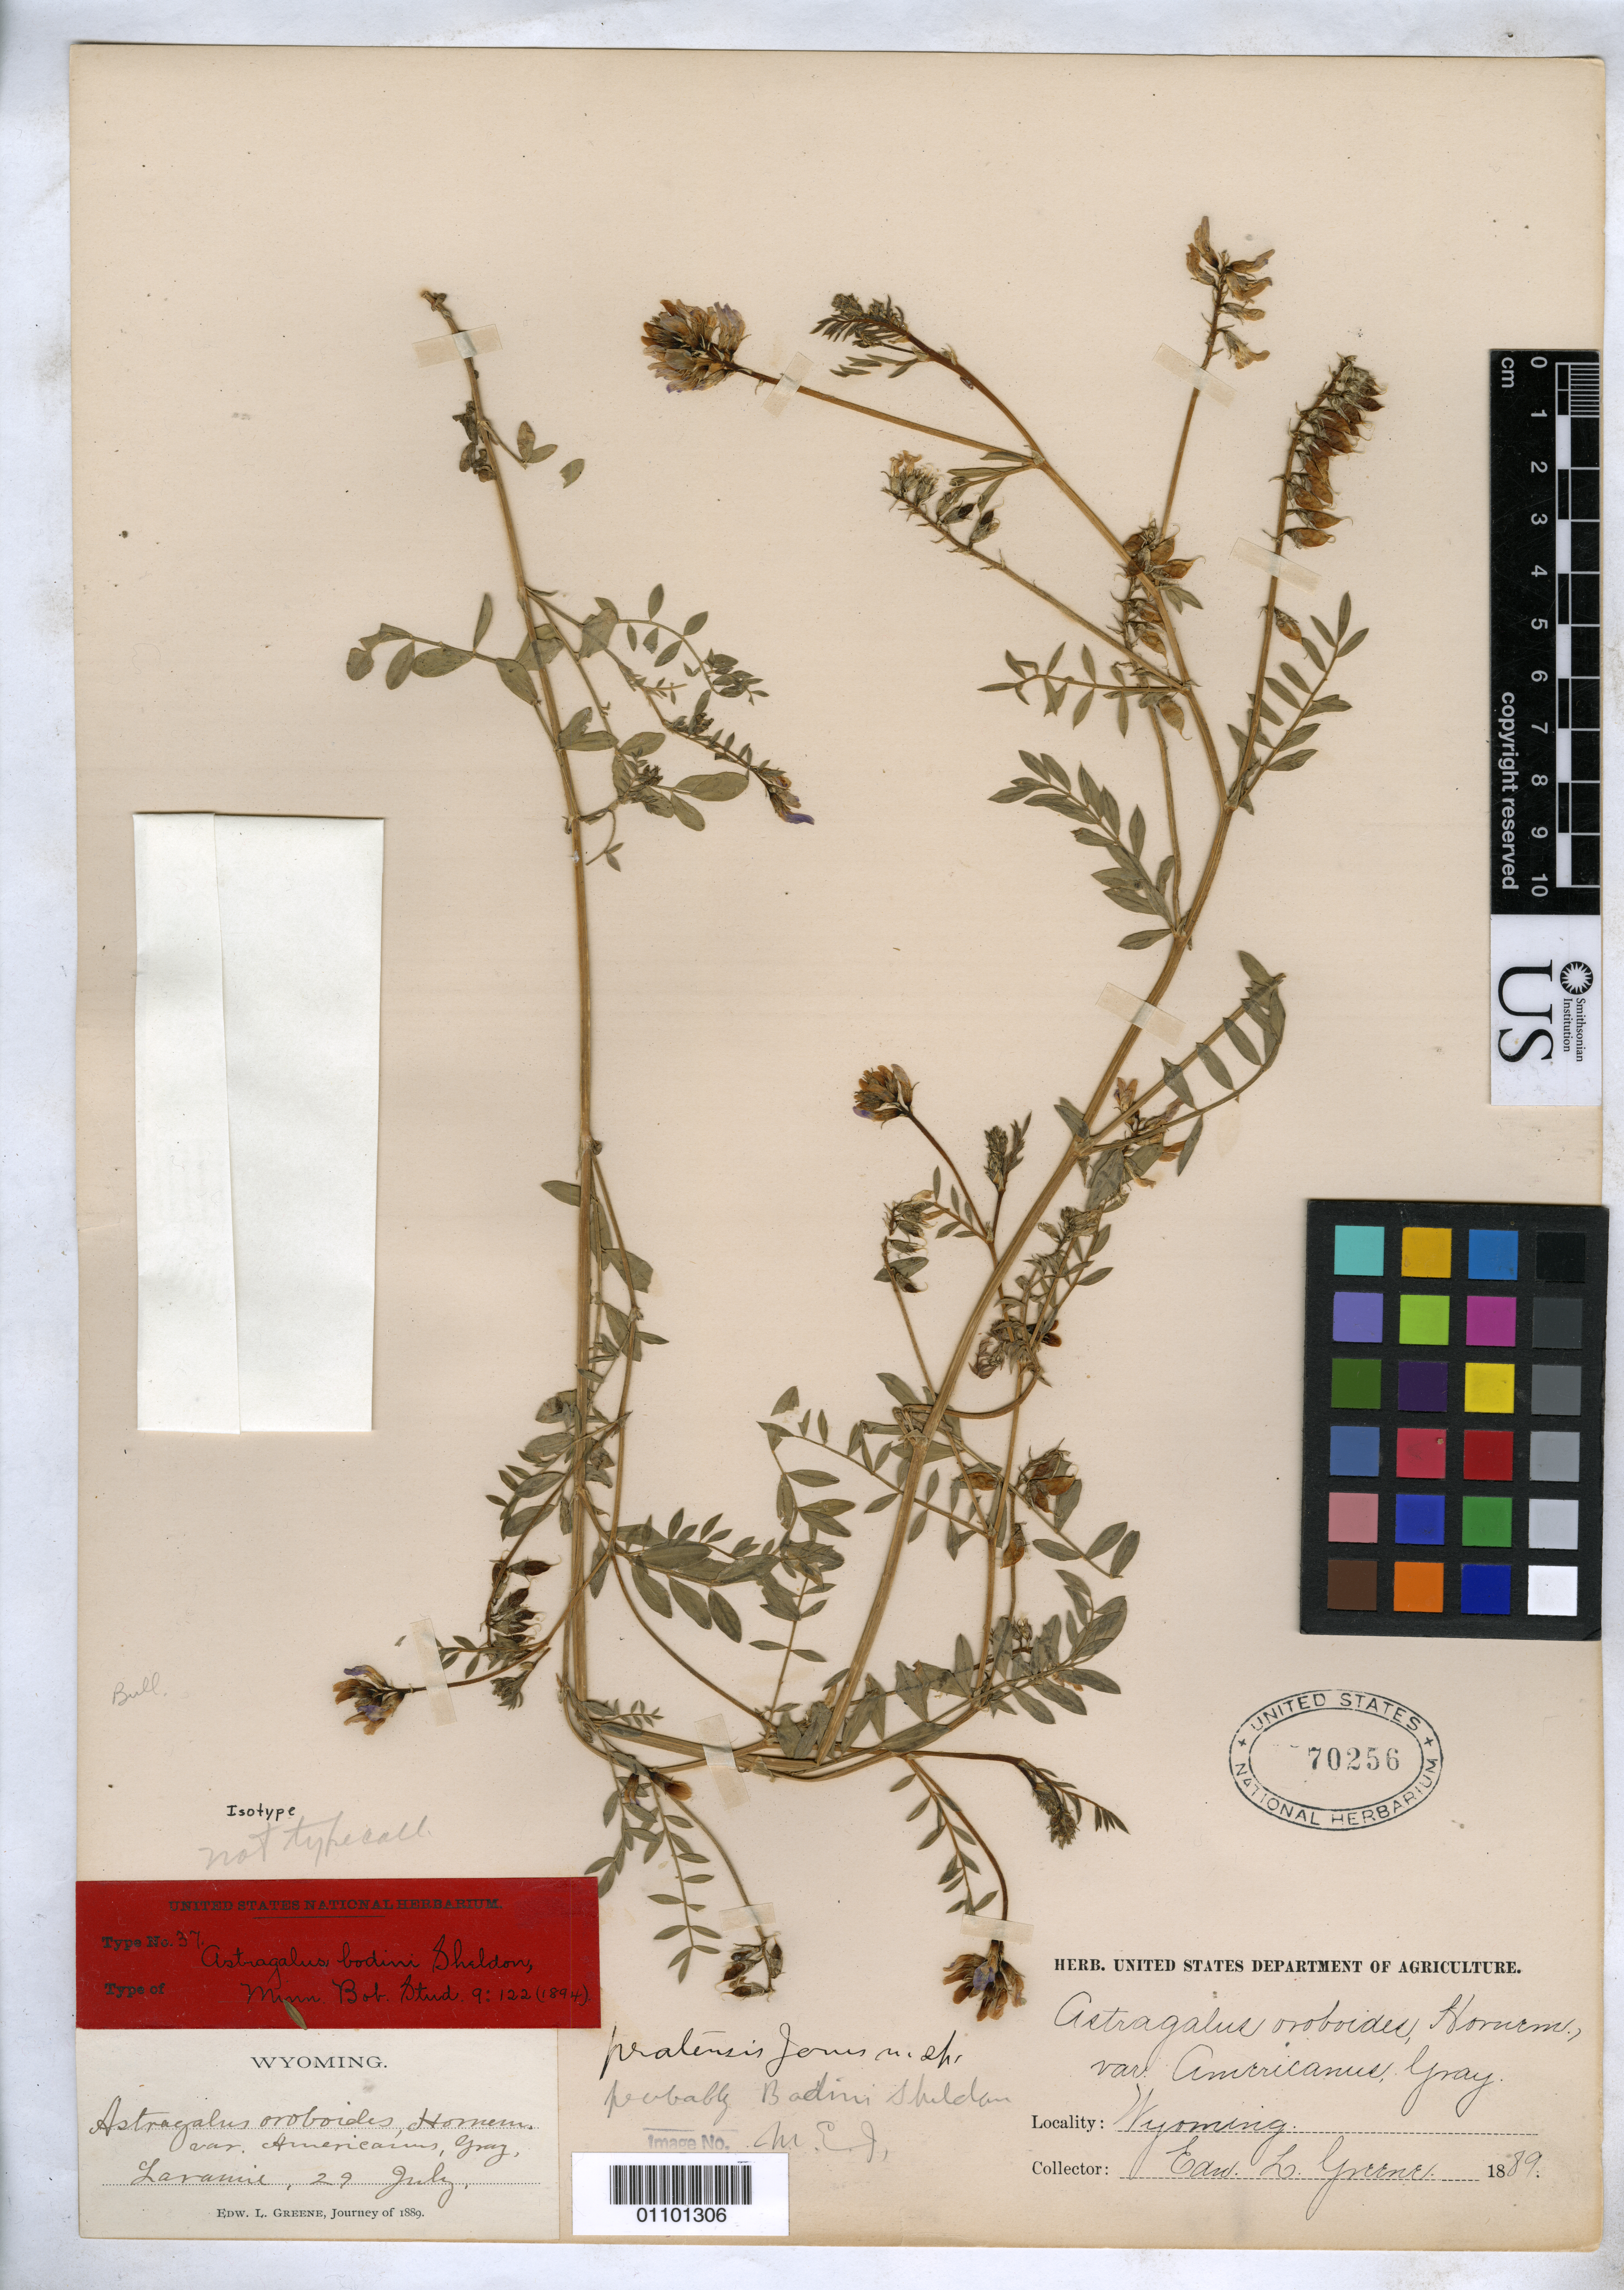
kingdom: Plantae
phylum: Tracheophyta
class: Magnoliopsida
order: Fabales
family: Fabaceae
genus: Astragalus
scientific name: Astragalus bodinii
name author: E. Sheld.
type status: Syntype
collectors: E. L. Greene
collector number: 37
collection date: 1889-07-29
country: United States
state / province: Wyoming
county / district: Laramie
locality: Laramie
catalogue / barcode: US 70256